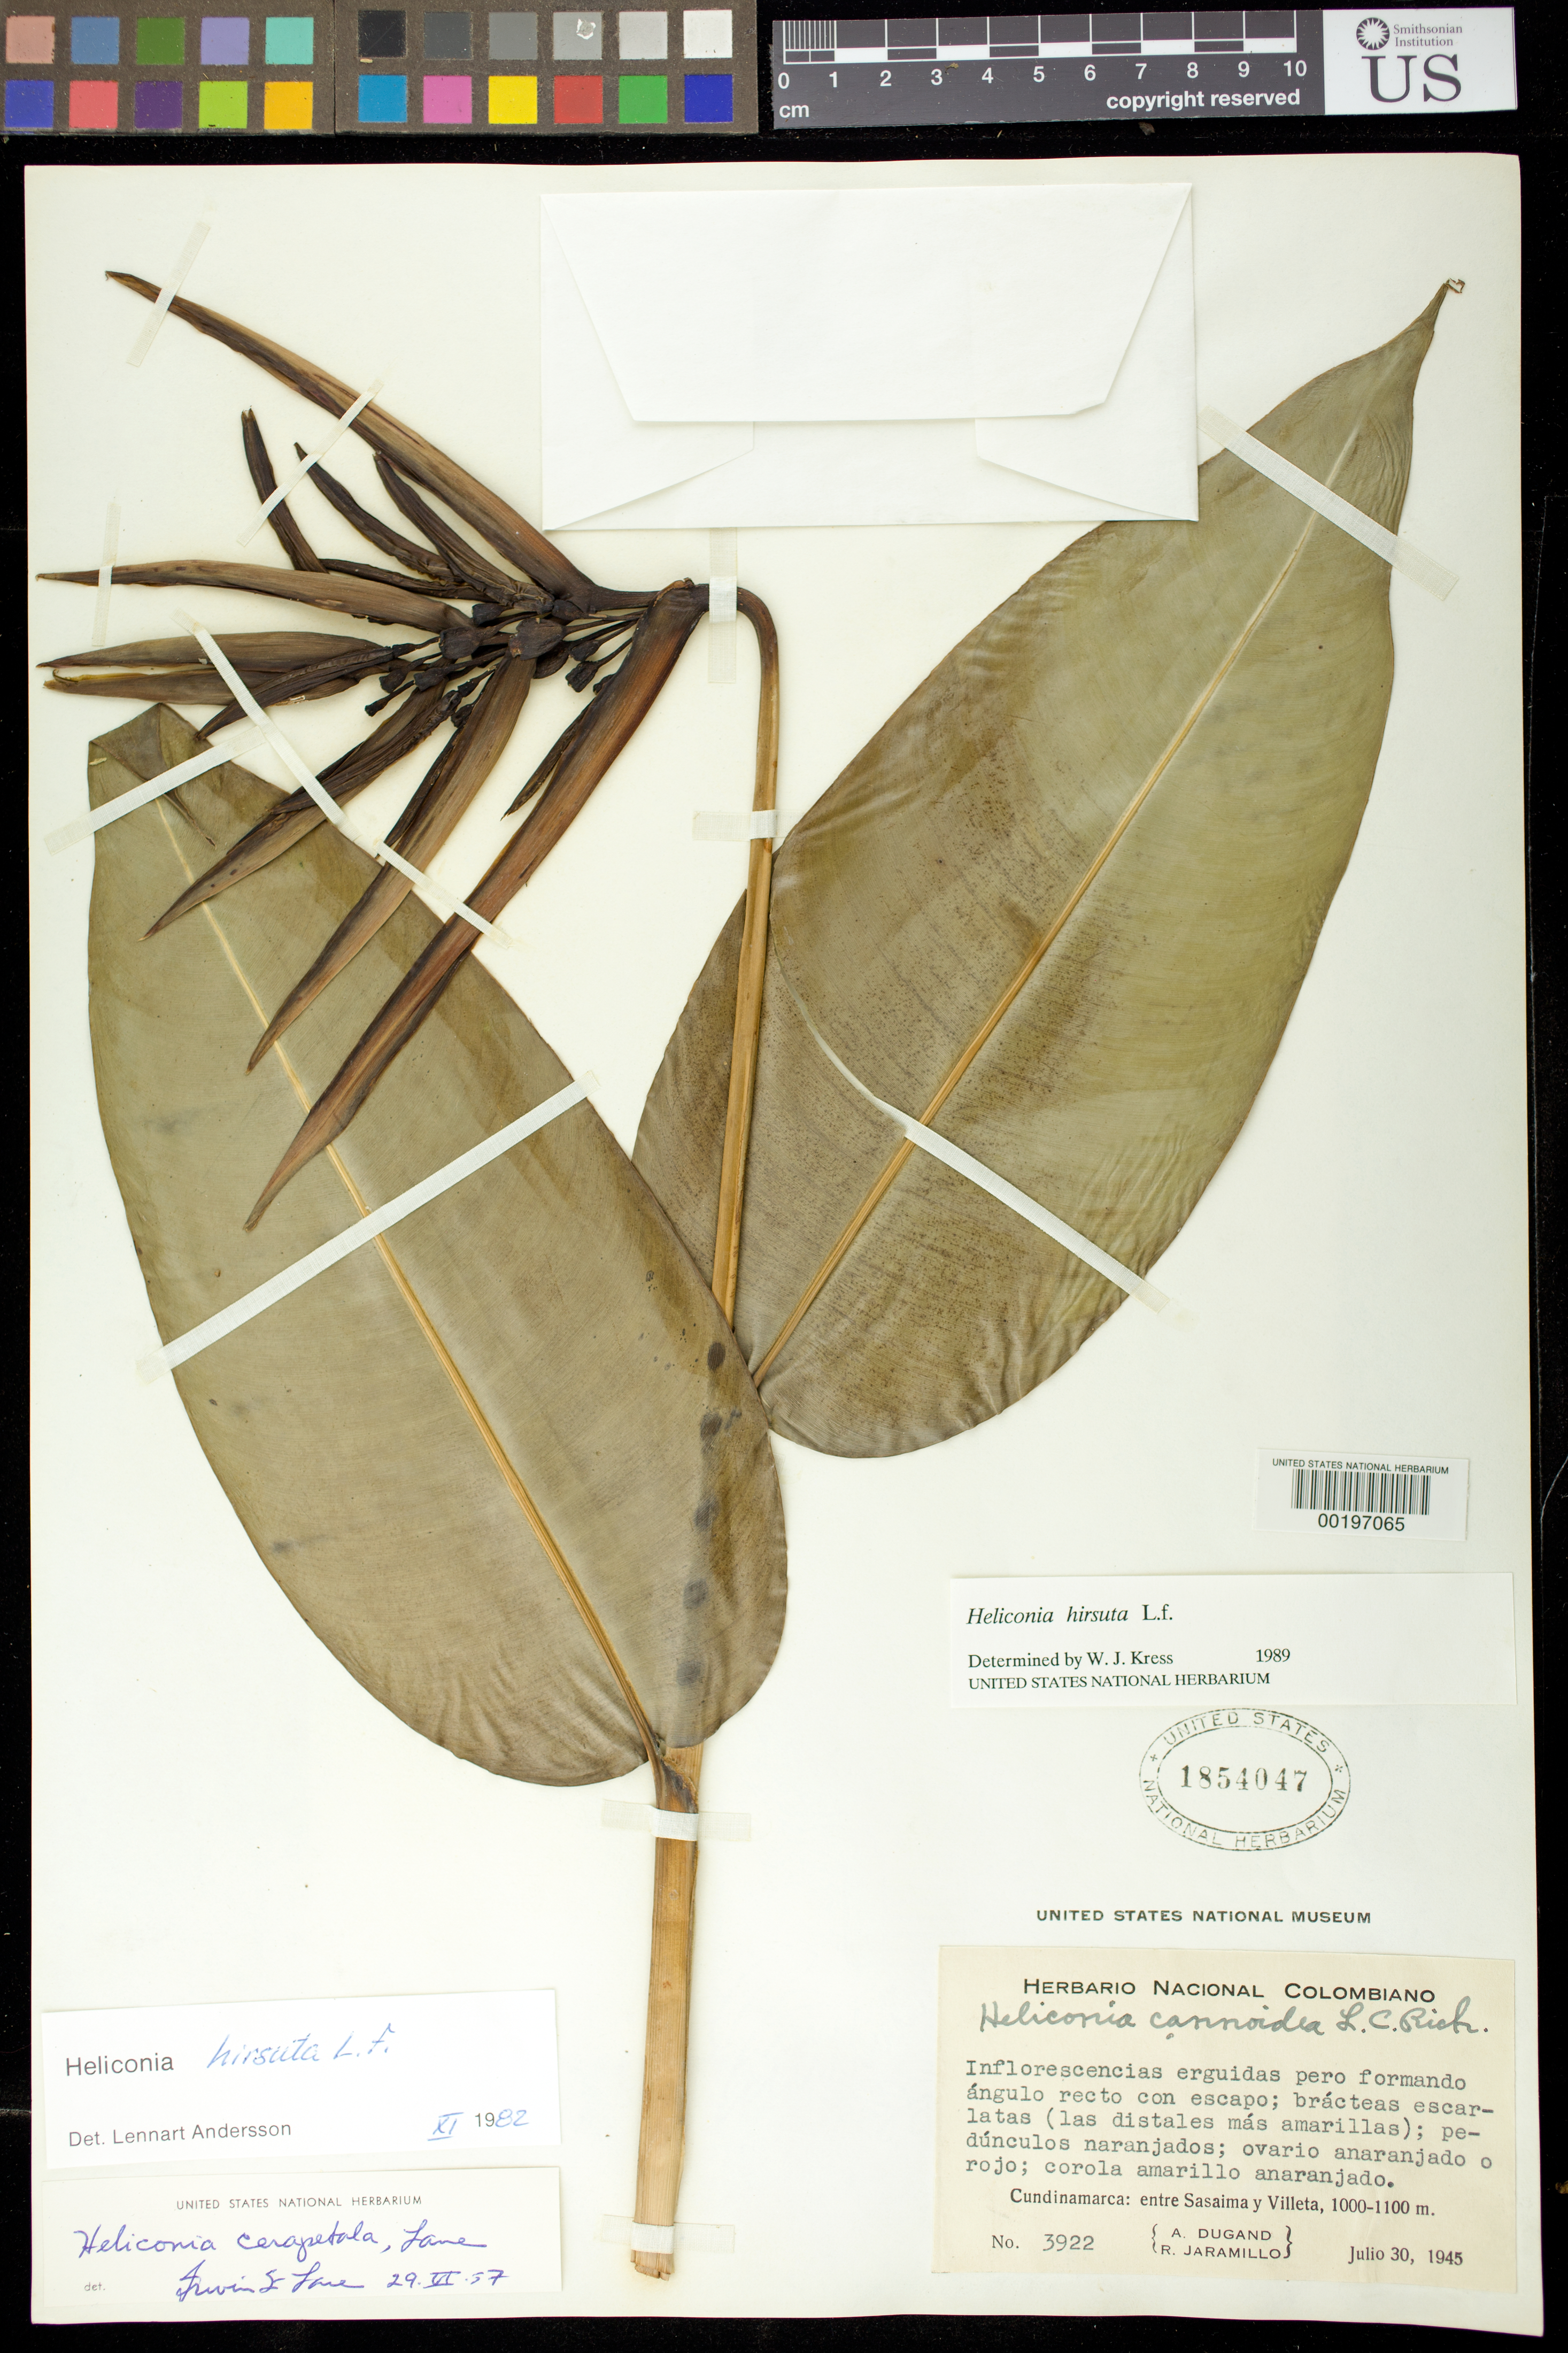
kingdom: Plantae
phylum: Tracheophyta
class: Liliopsida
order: Zingiberales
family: Heliconiaceae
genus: Heliconia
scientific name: Heliconia hirsuta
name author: L. f.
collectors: A. Dugand G. & R. Jaramillo M.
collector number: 3922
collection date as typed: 30 Jul 1945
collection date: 1945-07-30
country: Colombia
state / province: Cundinamarca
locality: Between Sasaima and Villeta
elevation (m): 1000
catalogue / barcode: US 1854047